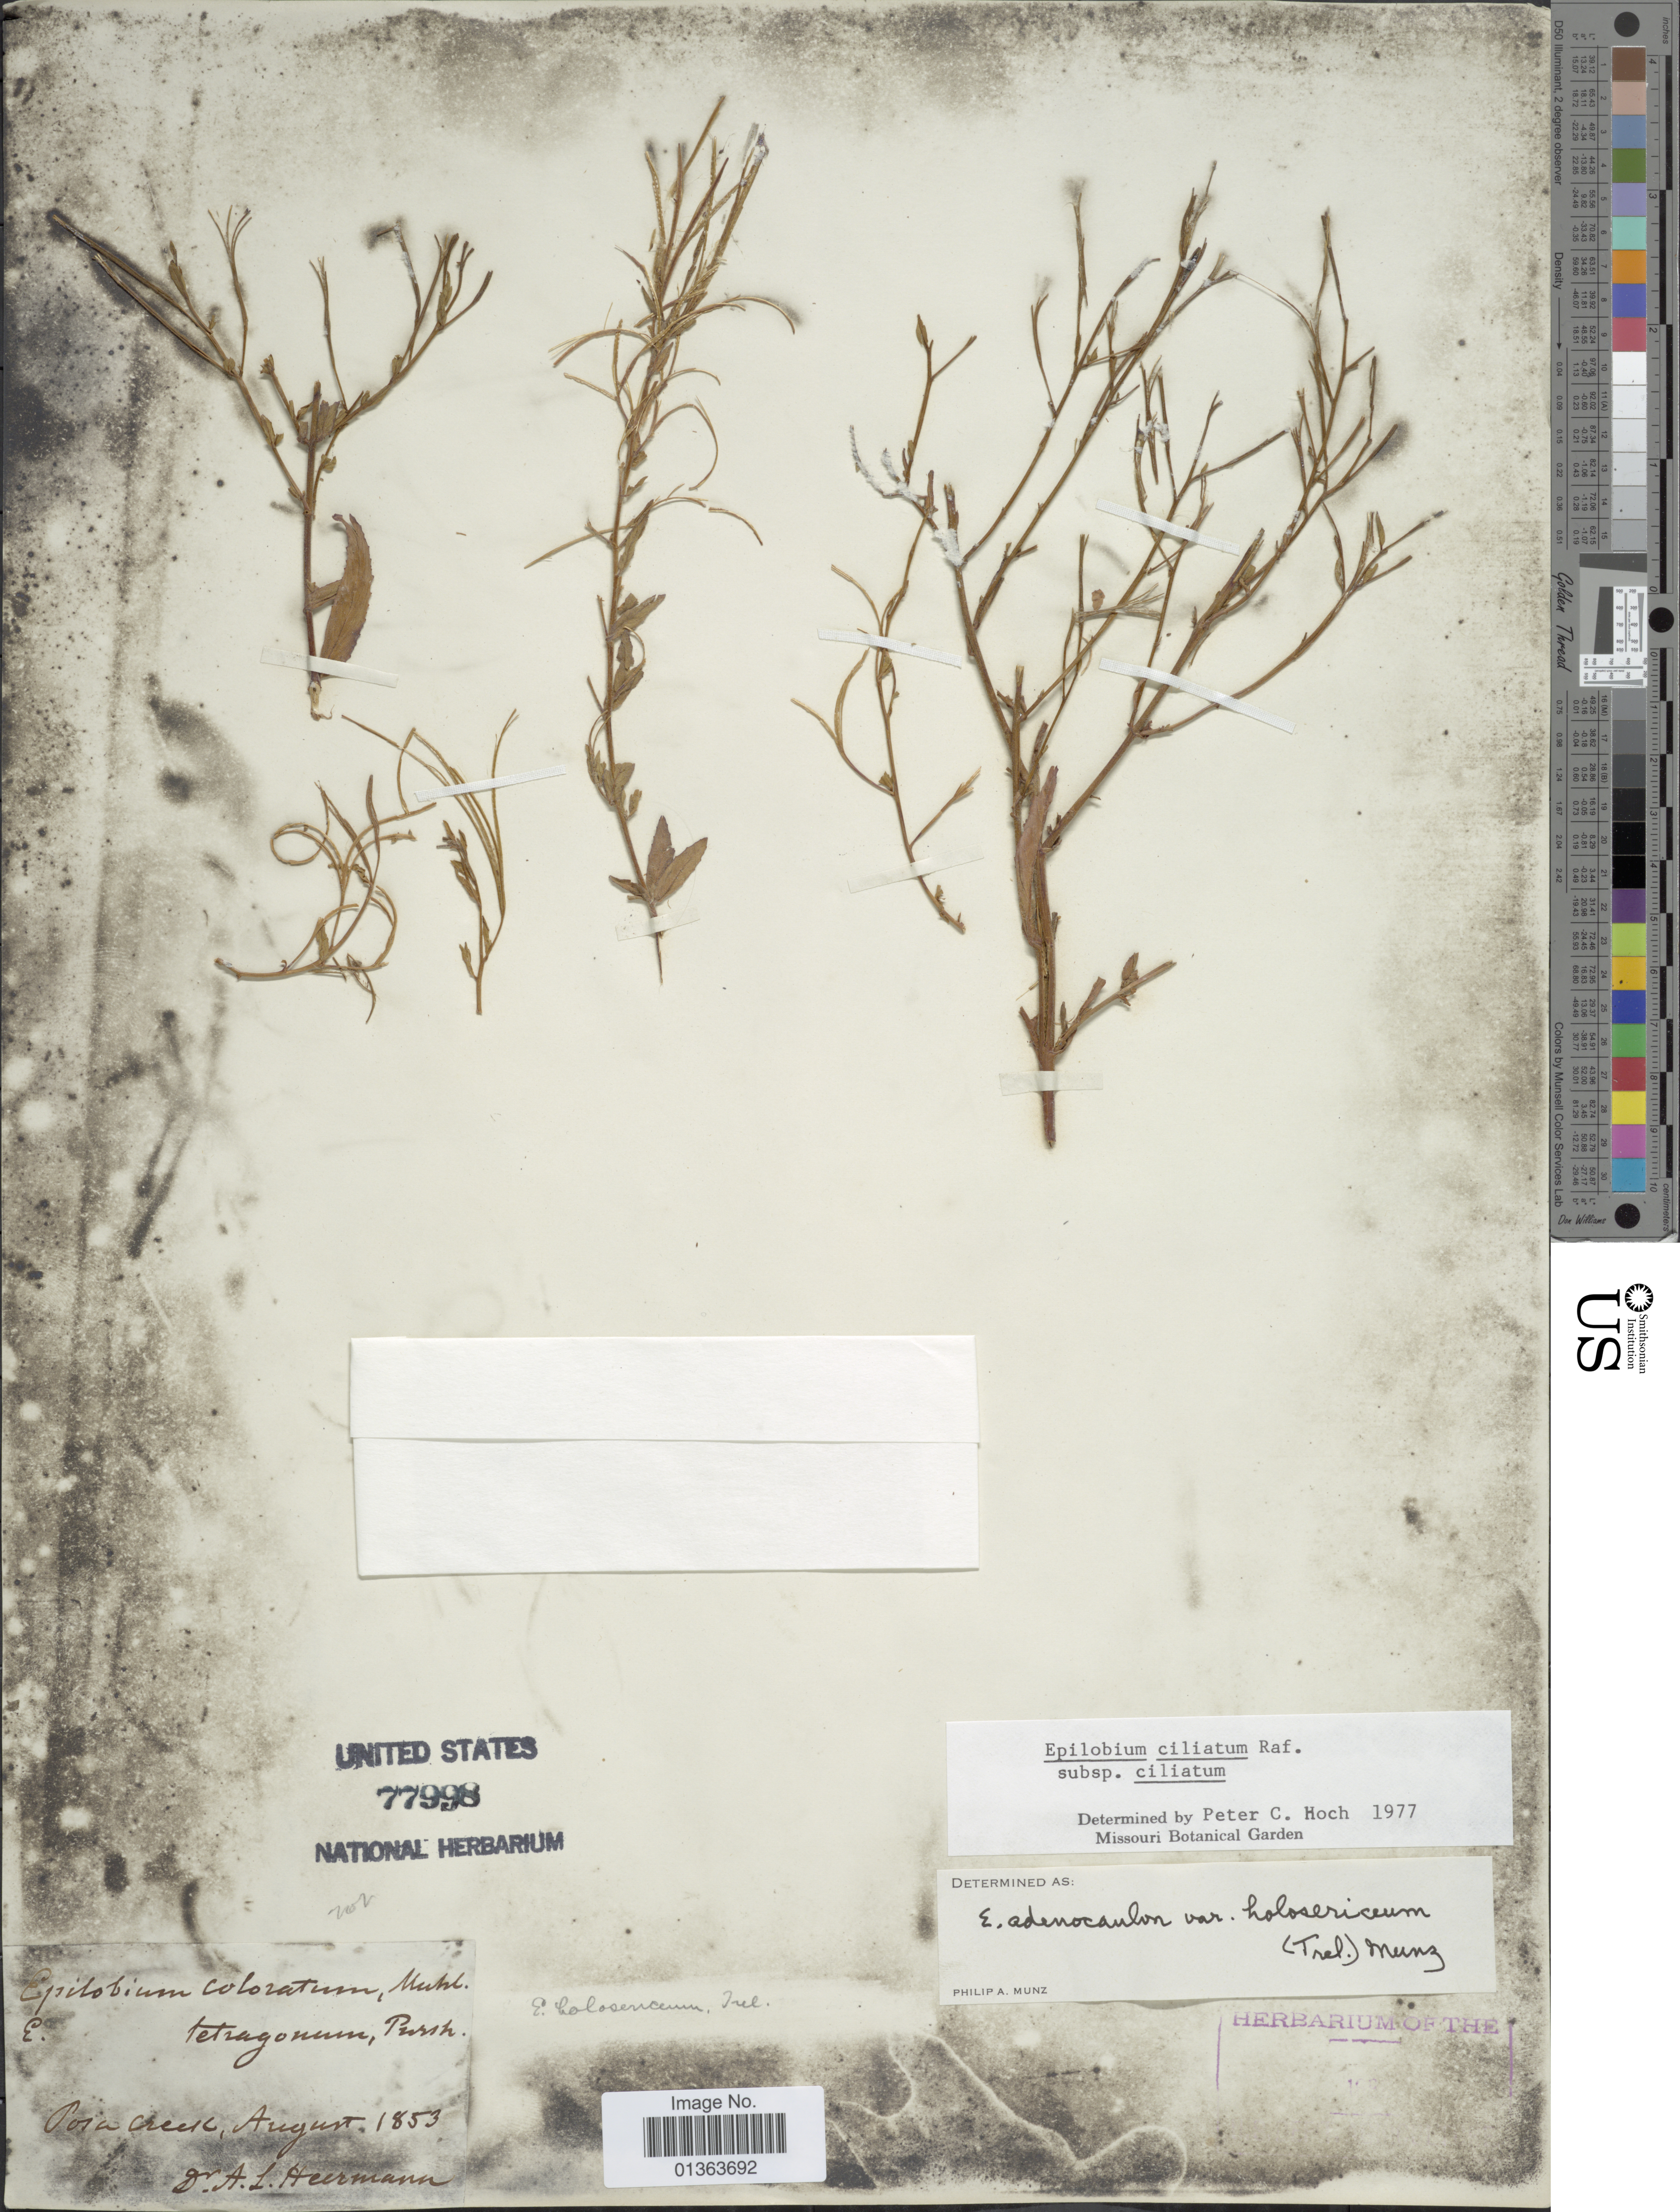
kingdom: Plantae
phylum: Tracheophyta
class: Magnoliopsida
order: Myrtales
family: Onagraceae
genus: Epilobium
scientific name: Epilobium ciliatum subsp. ciliatum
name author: Raf.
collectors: A. Heermann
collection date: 1853-08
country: United States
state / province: California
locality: Posa Creek.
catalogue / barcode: US 77998